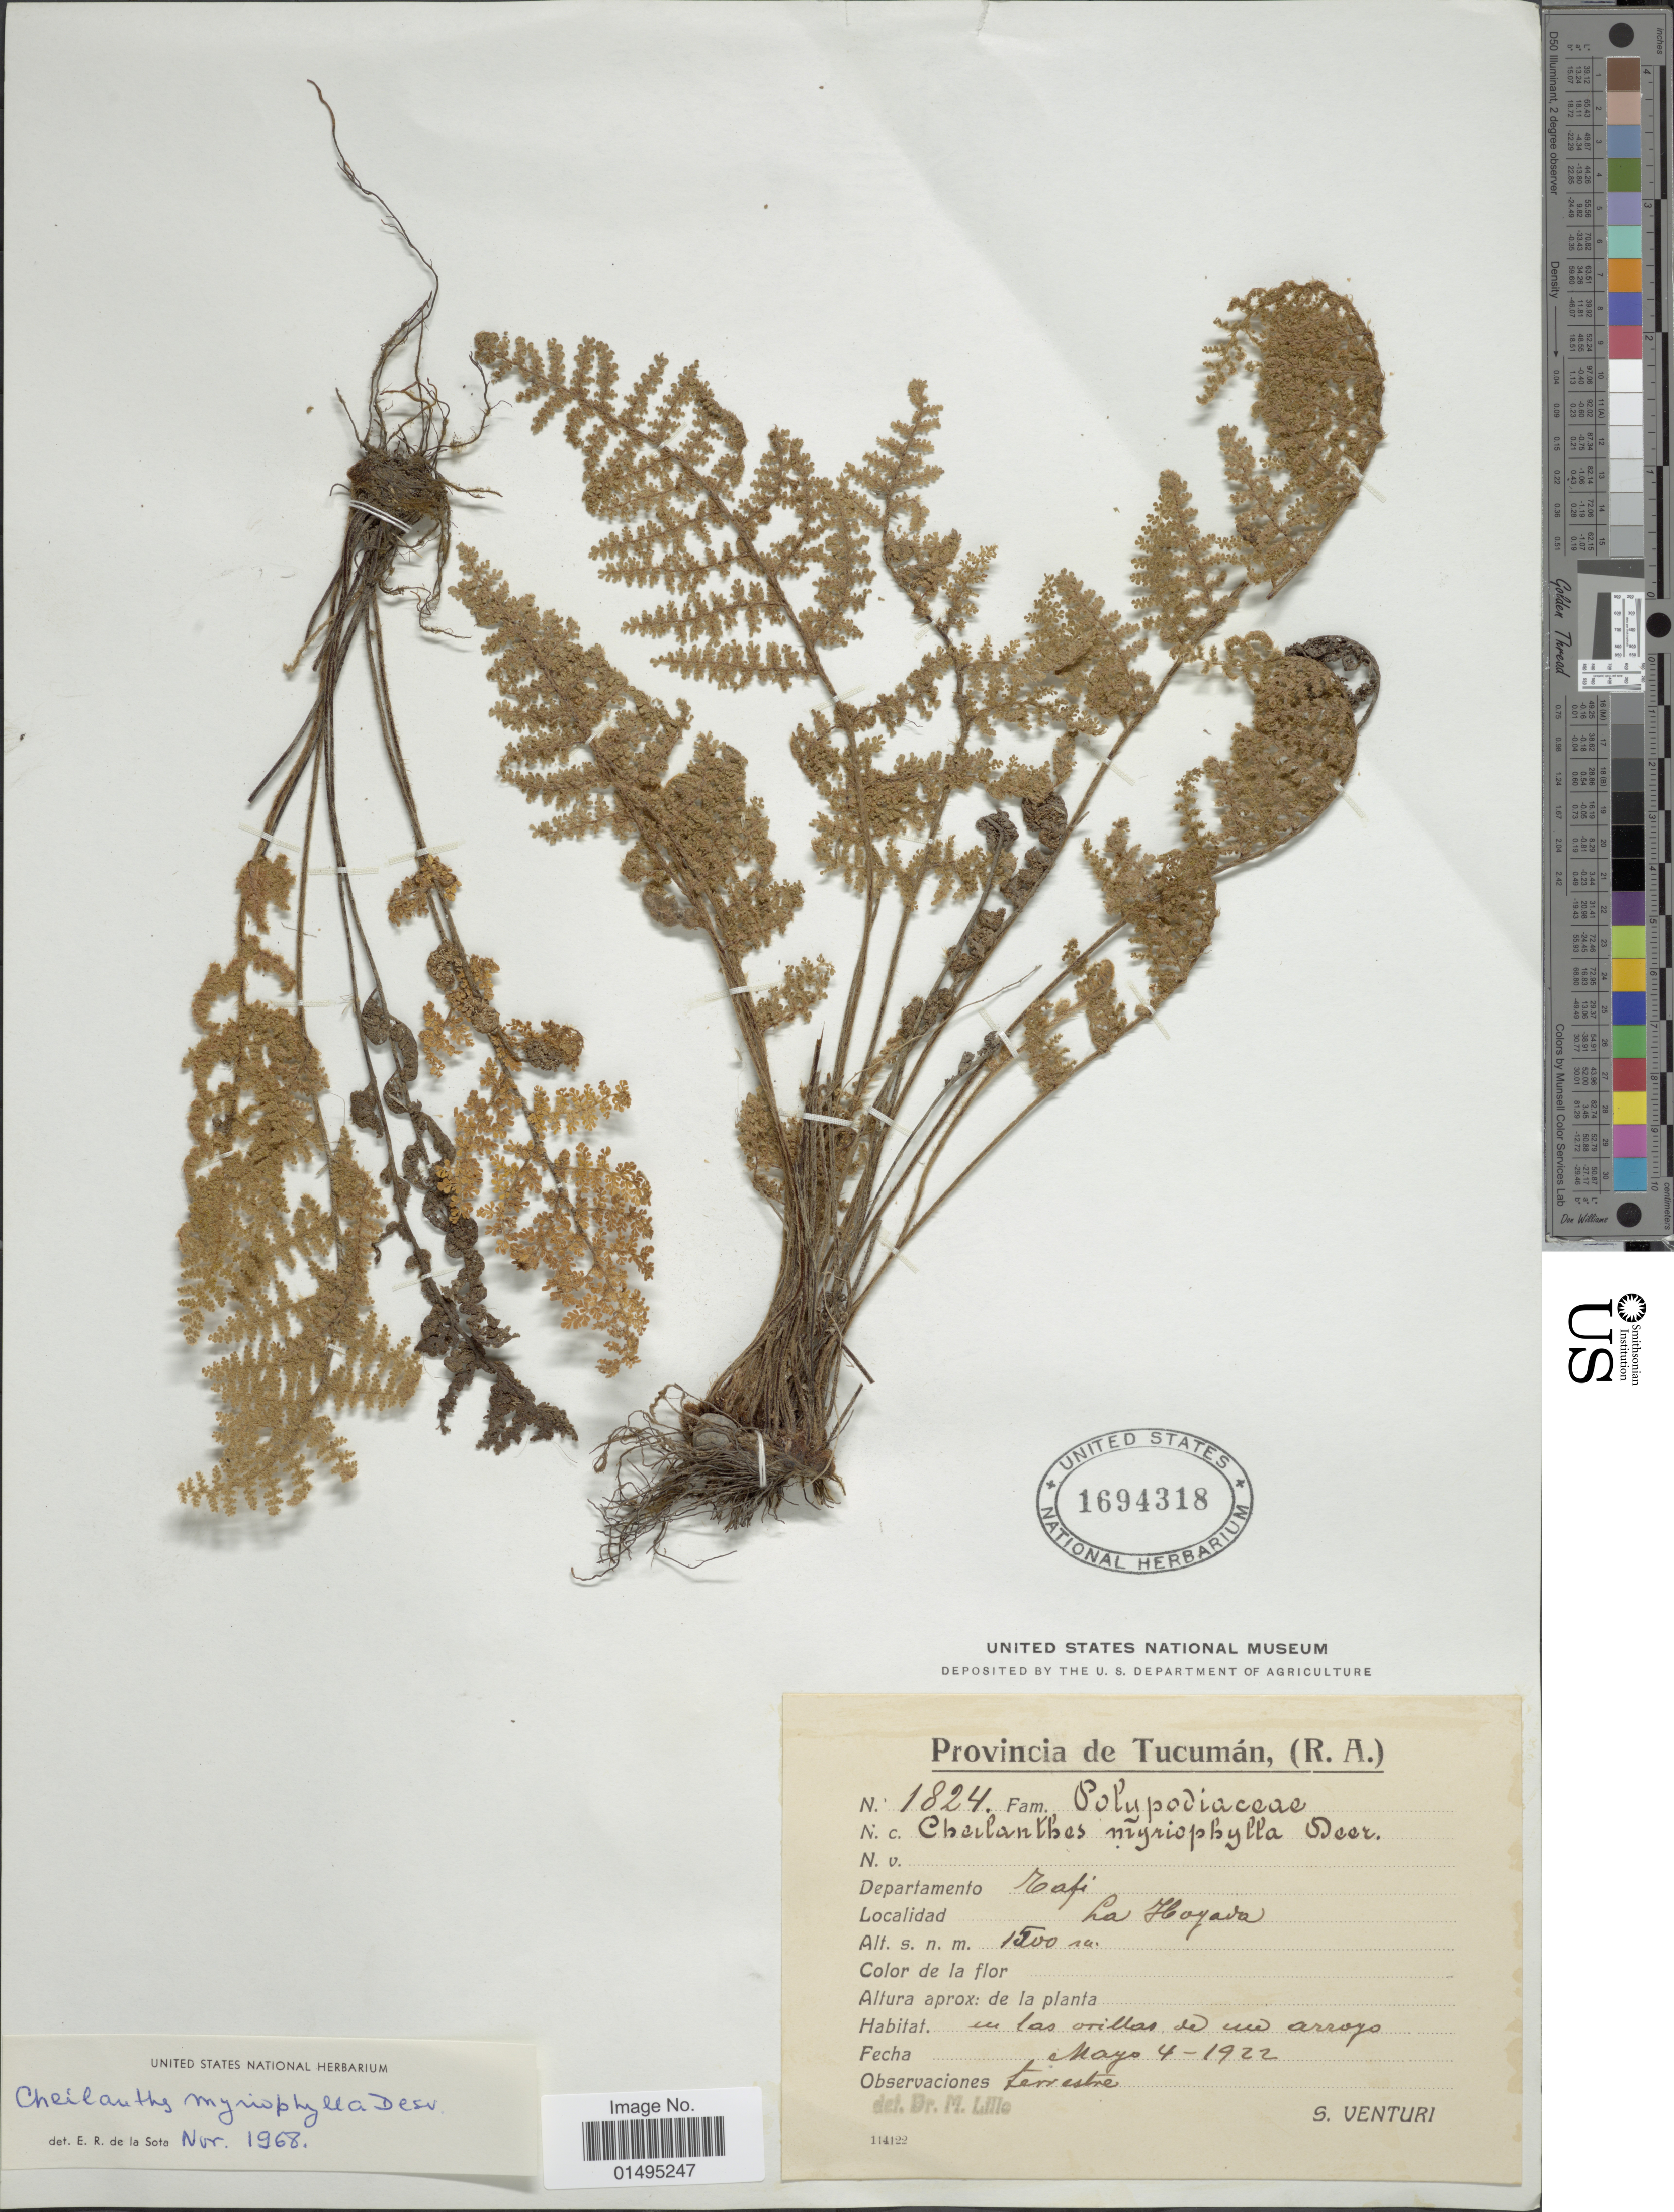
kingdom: Plantae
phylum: Tracheophyta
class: Polypodiopsida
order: Polypodiales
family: Pteridaceae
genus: Myriopteris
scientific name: Myriopteris myriophylla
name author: (Desv.) J. Sm.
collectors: S. Venturi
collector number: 1824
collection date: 1922-05-04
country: Argentina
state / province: Tucuman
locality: Provincia de Tucuman, (R.A.), Departamento: Tafi, La Hoyava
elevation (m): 1500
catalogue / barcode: US 1694318